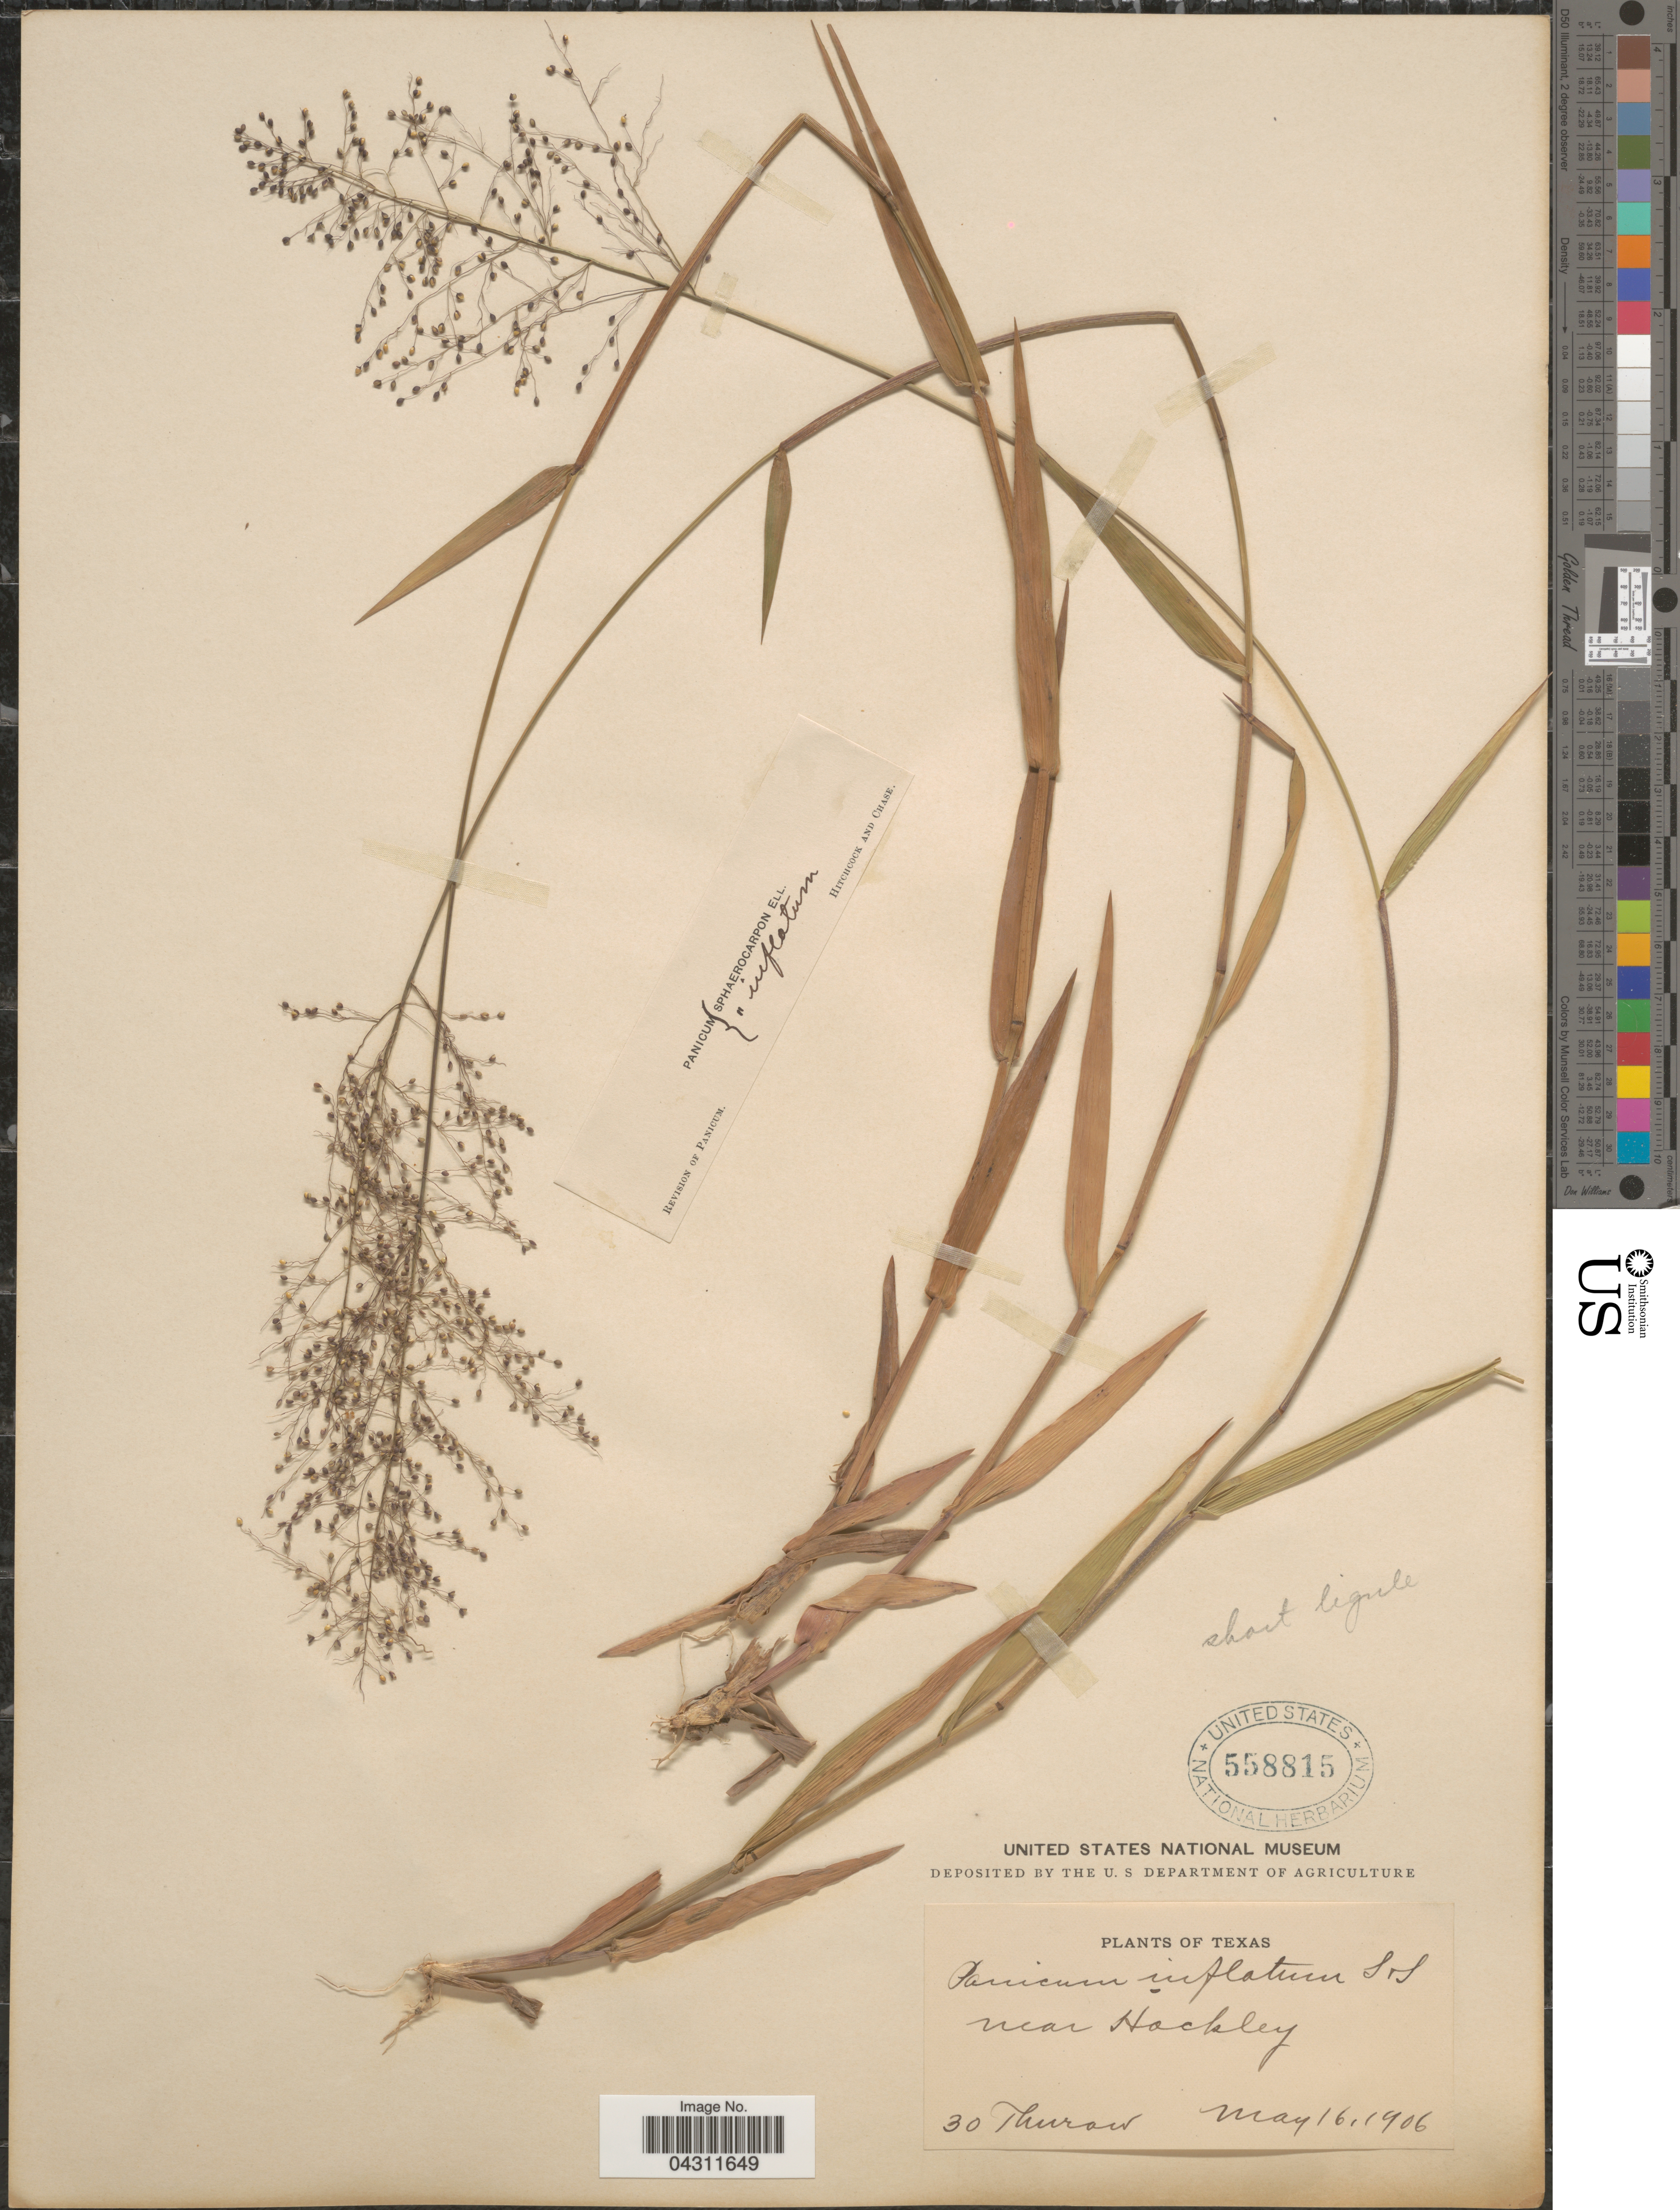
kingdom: Plantae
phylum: Tracheophyta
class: Liliopsida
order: Poales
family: Poaceae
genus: Dichanthelium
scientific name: Dichanthelium strigosum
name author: (Muhl. ex Elliott) Freckmann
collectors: Thurow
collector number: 30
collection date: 1906-05-16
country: United States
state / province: Texas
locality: Near Hockley.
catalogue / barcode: US 558815